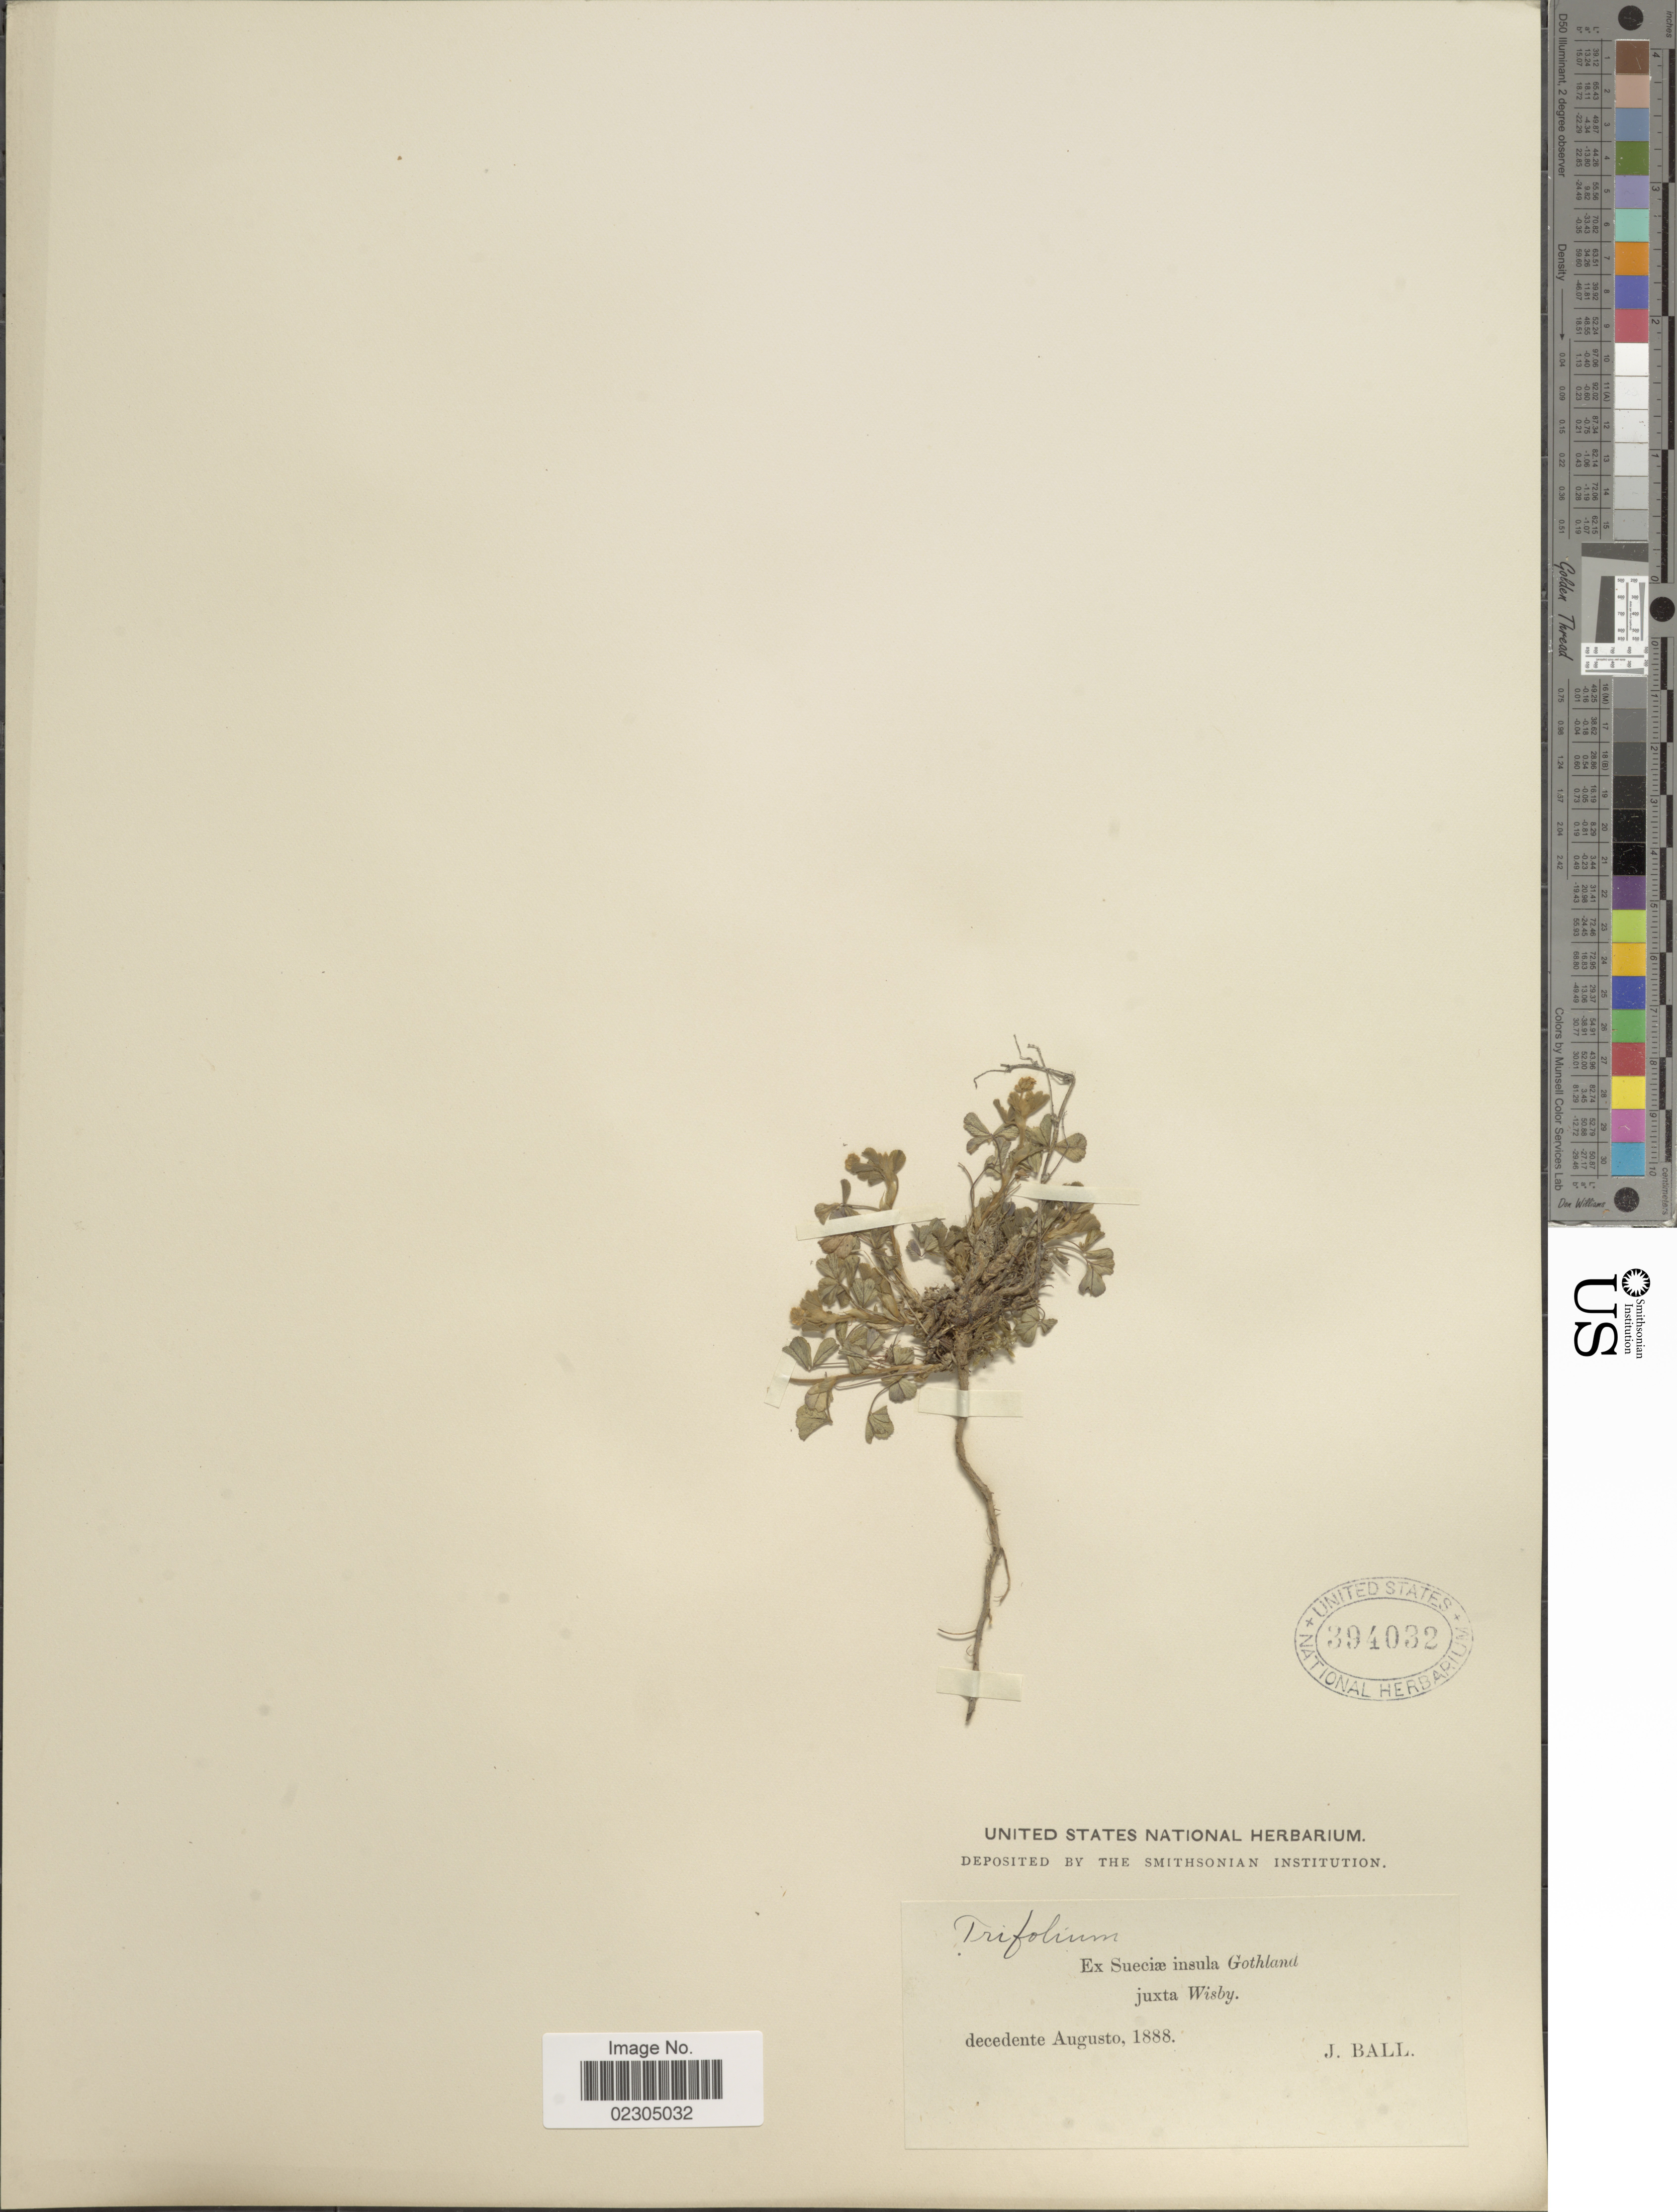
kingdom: Plantae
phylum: Tracheophyta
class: Magnoliopsida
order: Fabales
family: Fabaceae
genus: Trifolium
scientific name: Trifolium sp.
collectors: J. Ball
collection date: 1888-08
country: Sweden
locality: Ex Sueciae insula Gothland juxta Wisby.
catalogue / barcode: US 394032